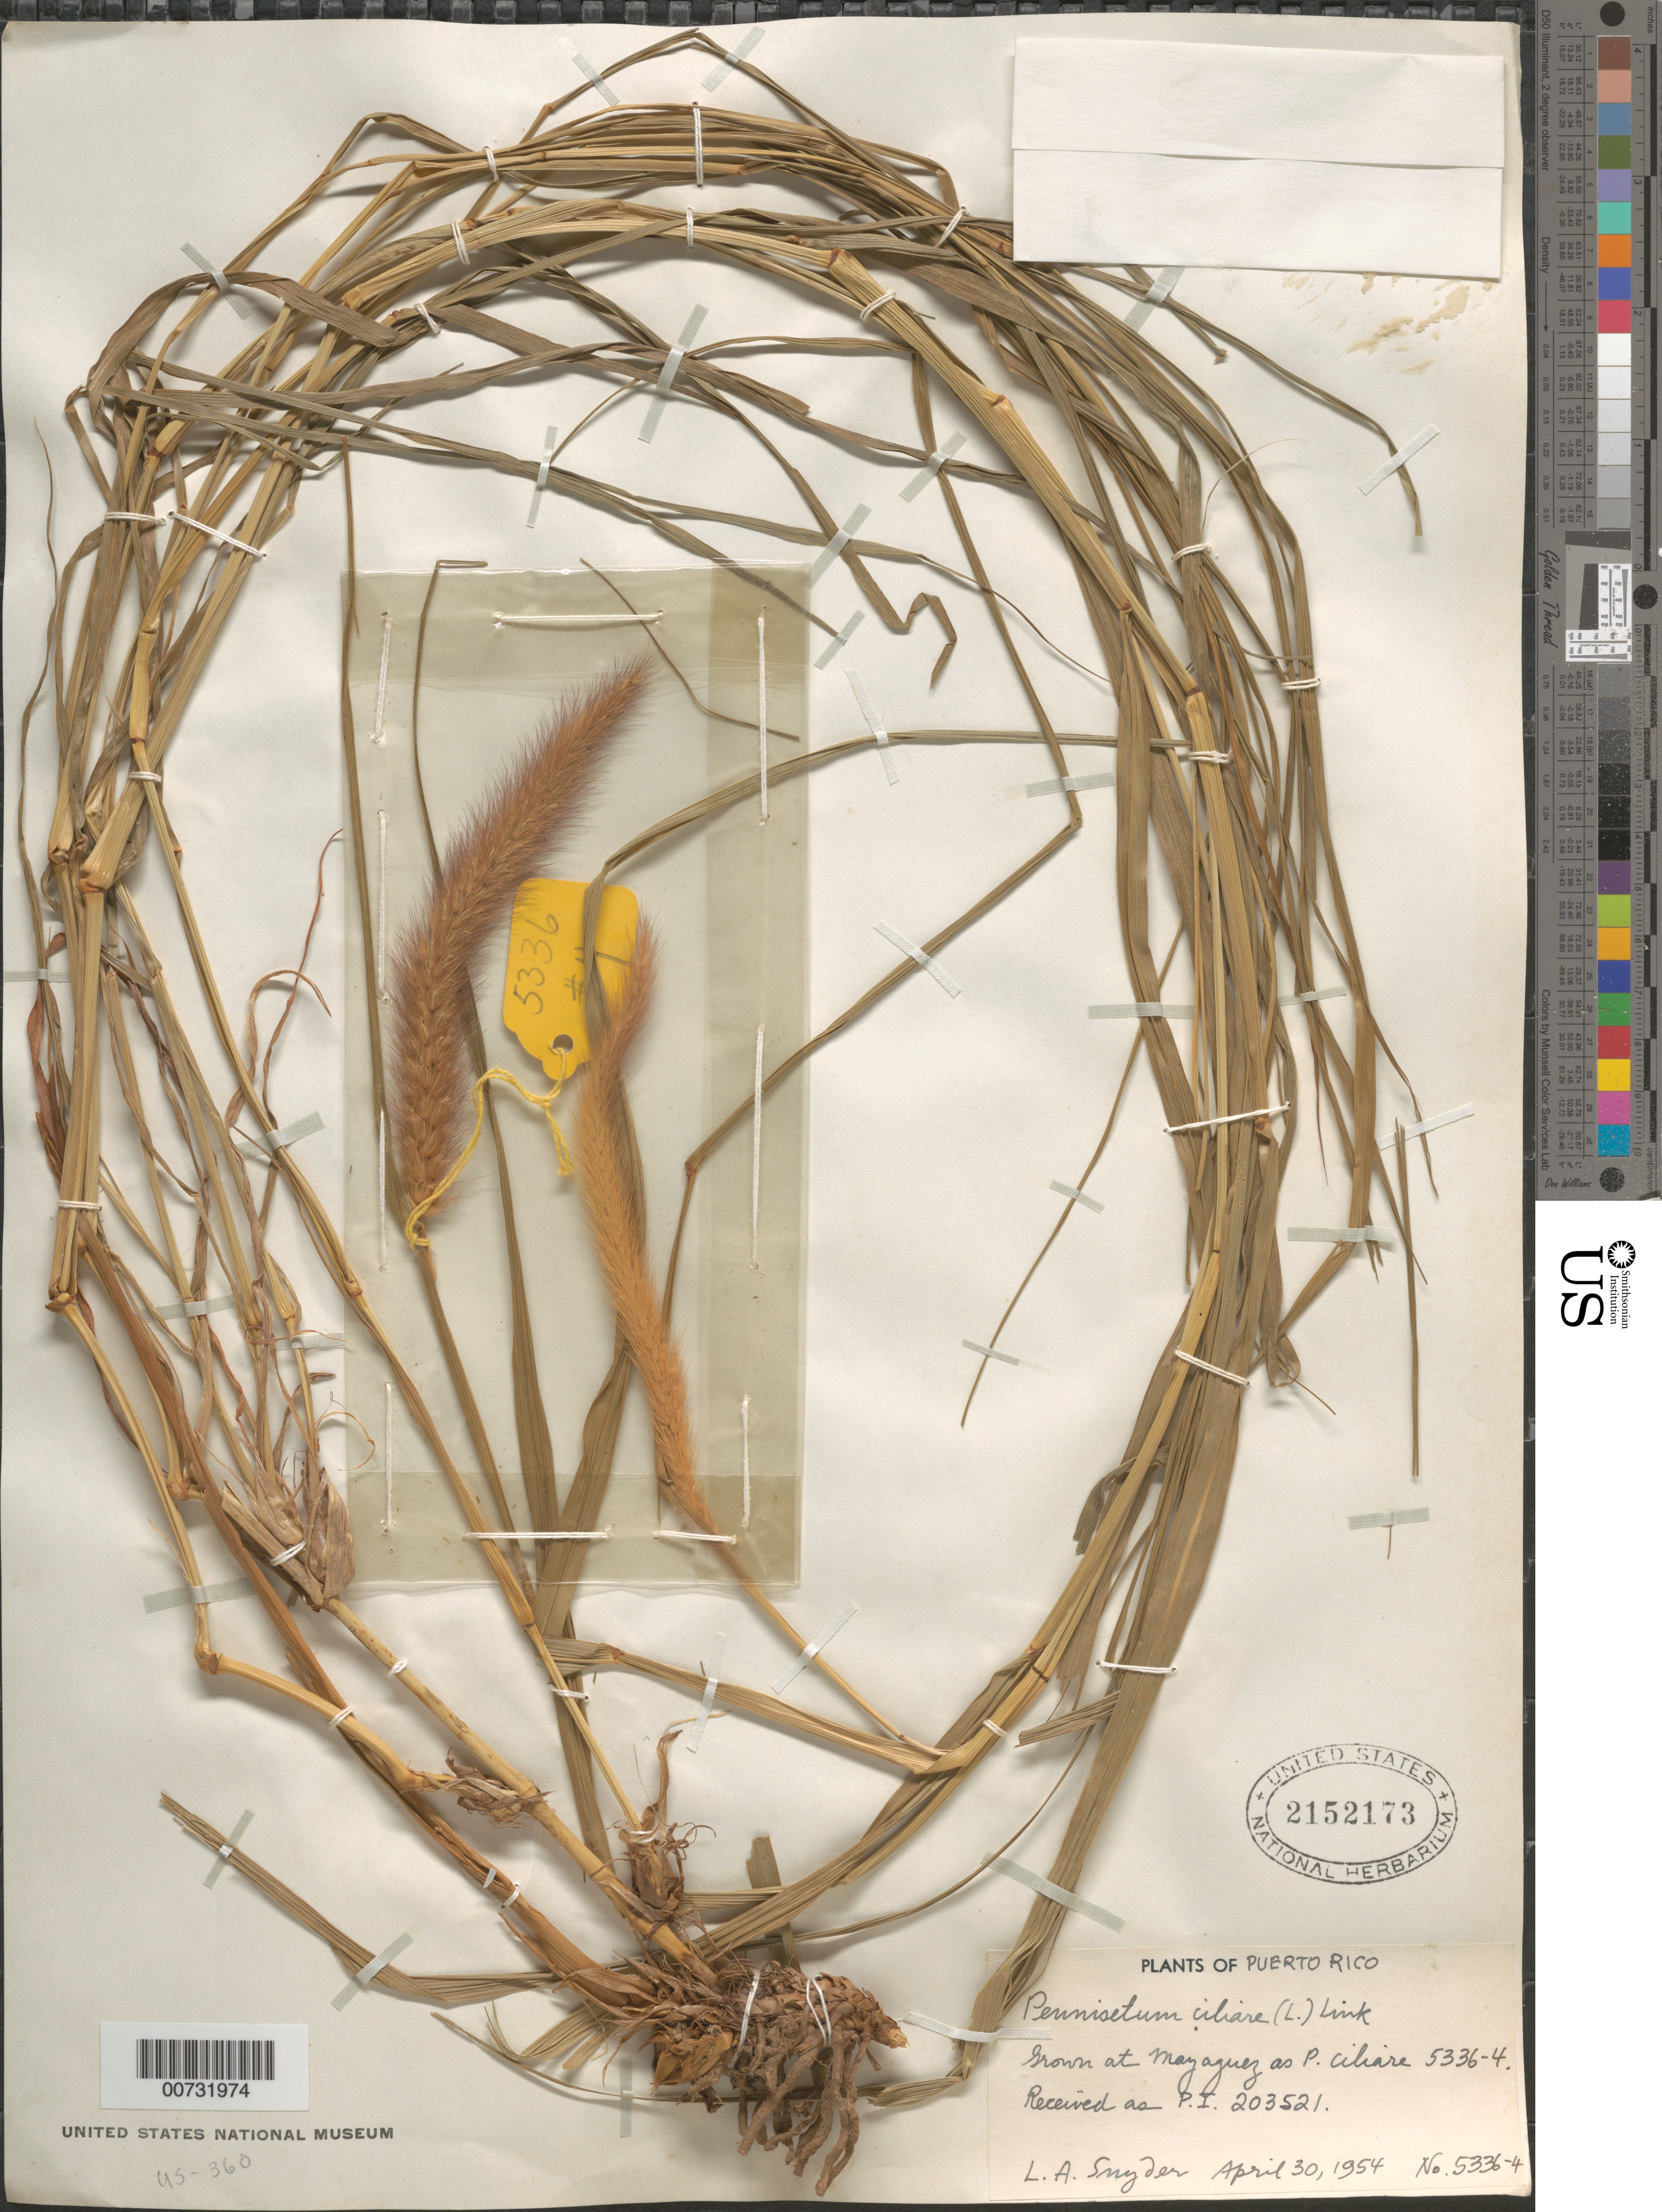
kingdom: Plantae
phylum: Tracheophyta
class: Liliopsida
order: Poales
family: Poaceae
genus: Cenchrus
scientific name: Cenchrus ciliaris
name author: L.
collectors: L. Snyder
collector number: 53364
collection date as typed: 30 Apr 1954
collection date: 1954-04-30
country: Puerto Rico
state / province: Mayagüez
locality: Mayaguez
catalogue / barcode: US 2152173